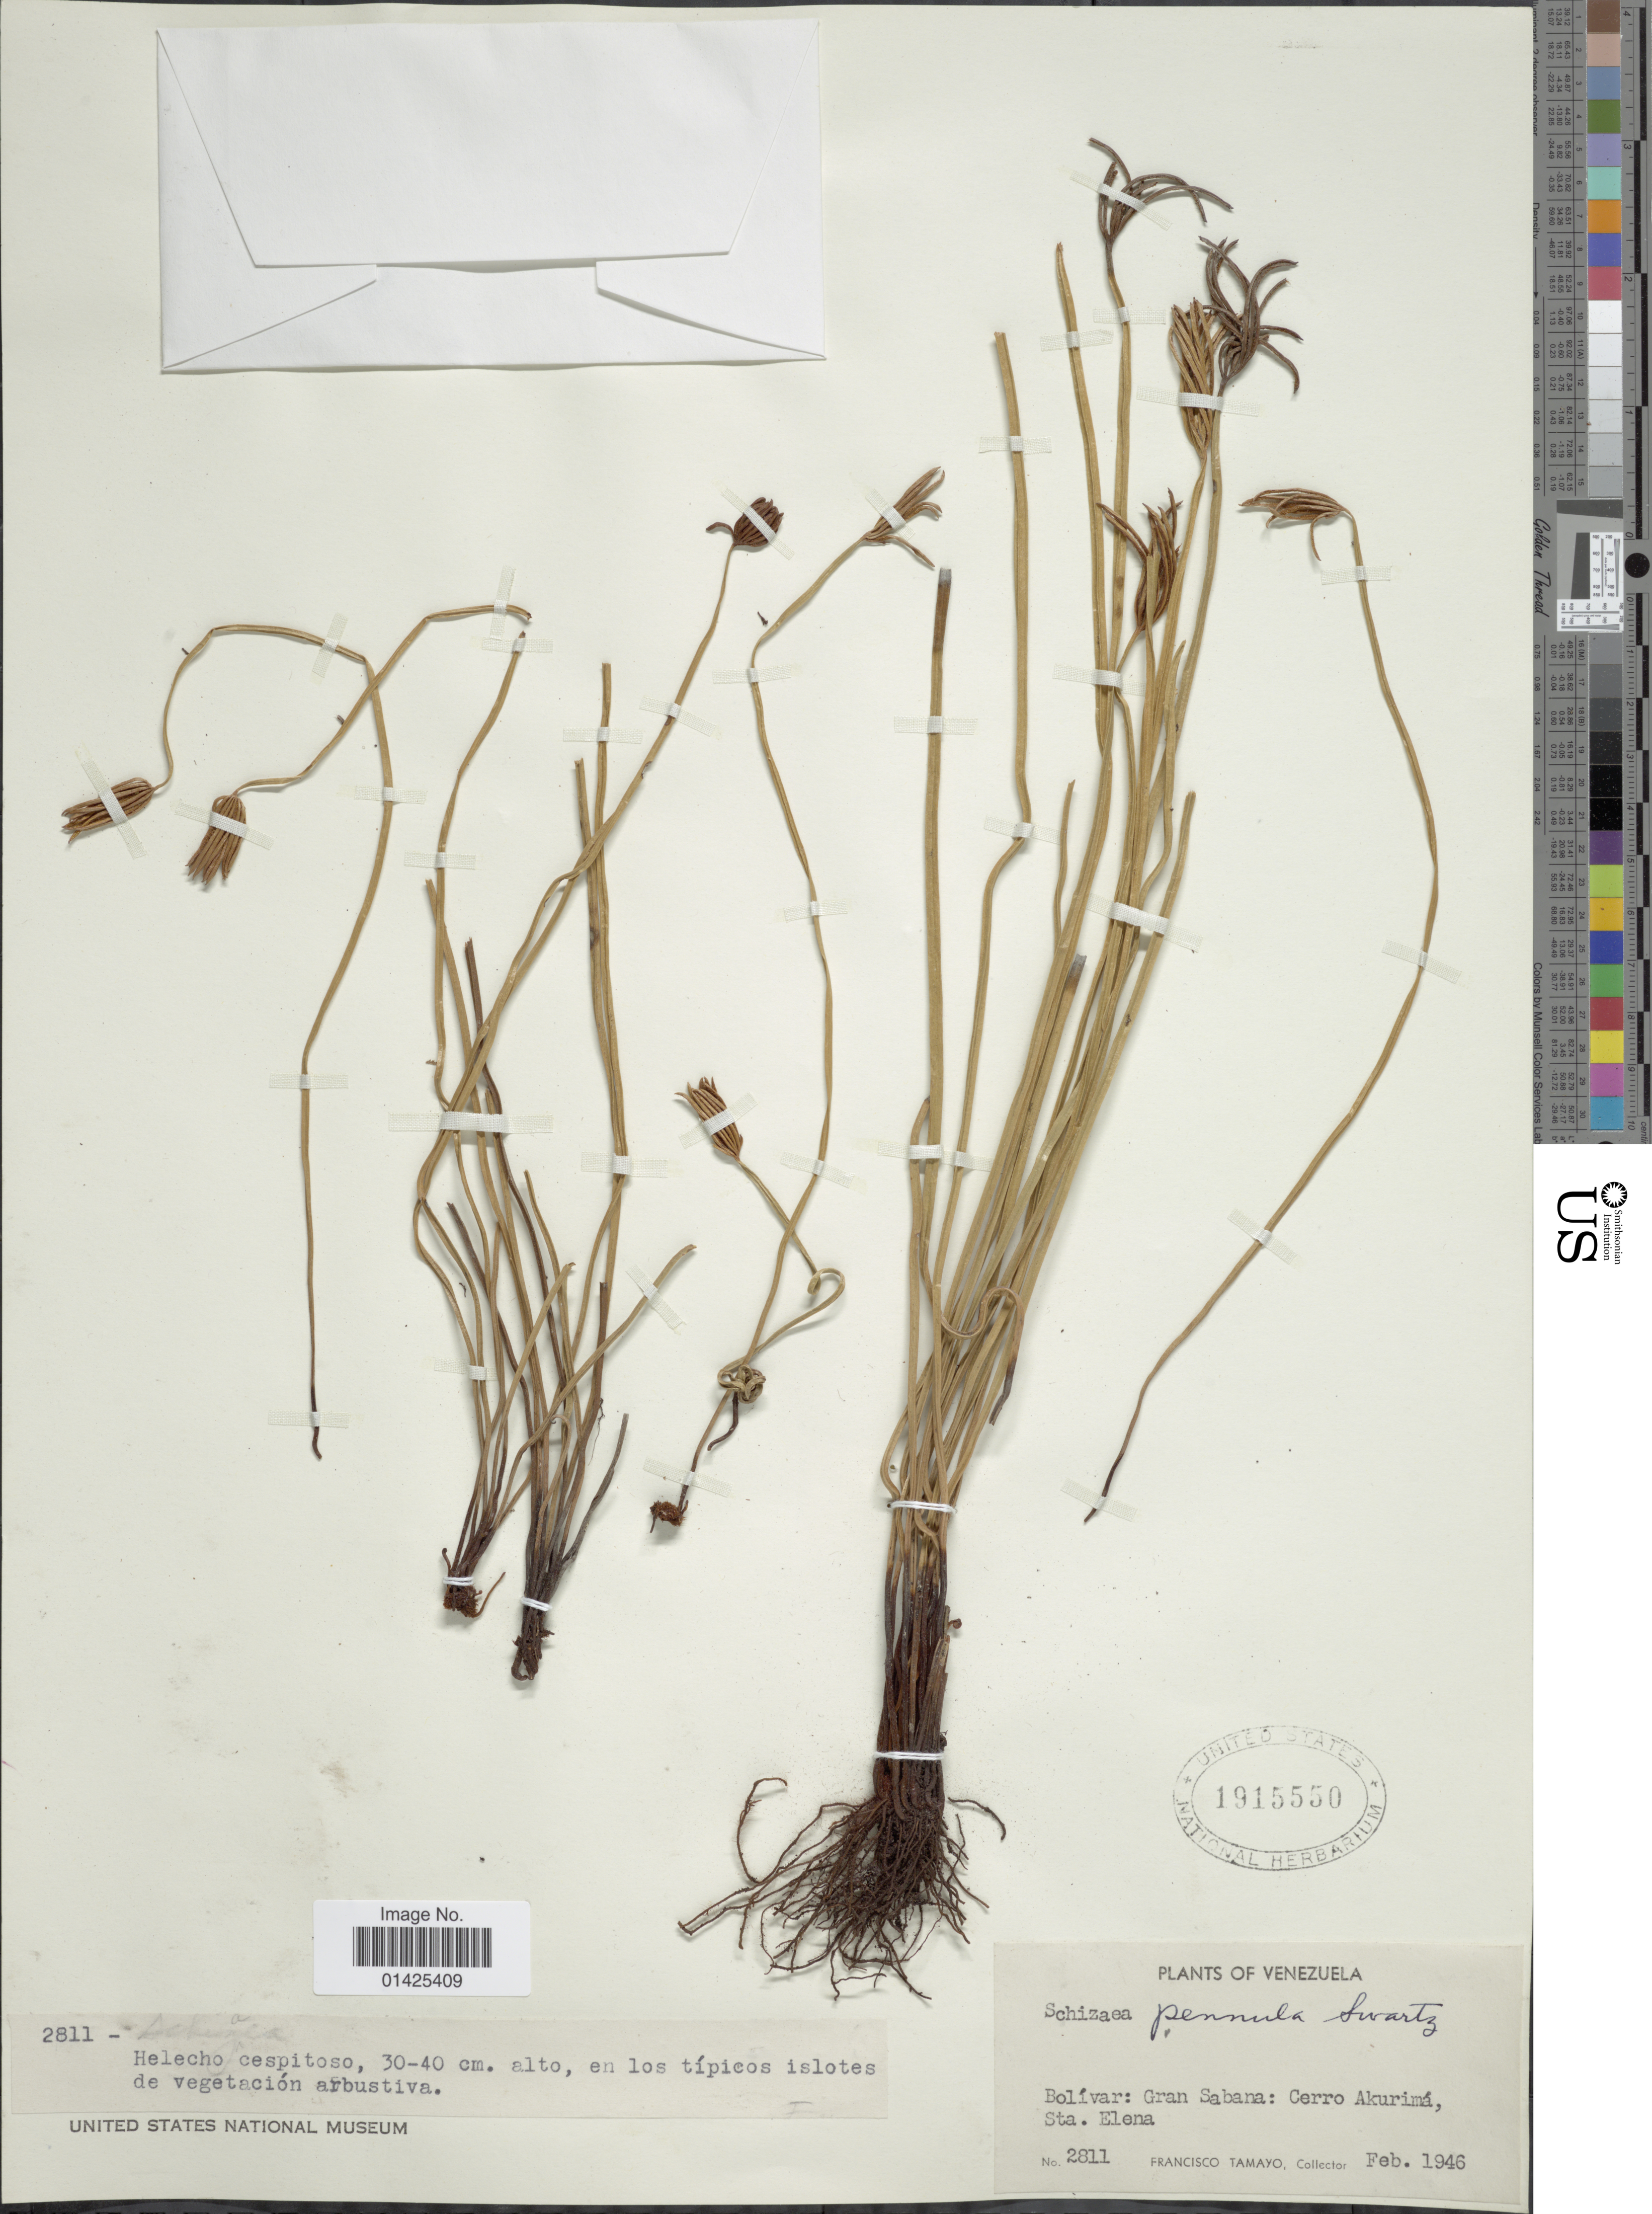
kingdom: Plantae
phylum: Tracheophyta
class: Polypodiopsida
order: Schizaeales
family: Schizaeaceae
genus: Actinostachys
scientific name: Actinostachys pennula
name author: (Sw.) Hook.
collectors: F. Tamayo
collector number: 2811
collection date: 1946-02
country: Venezuela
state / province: Bolivar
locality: Gran Sabana: Cerro Akurima, Sta. Elana.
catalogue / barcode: US 191550